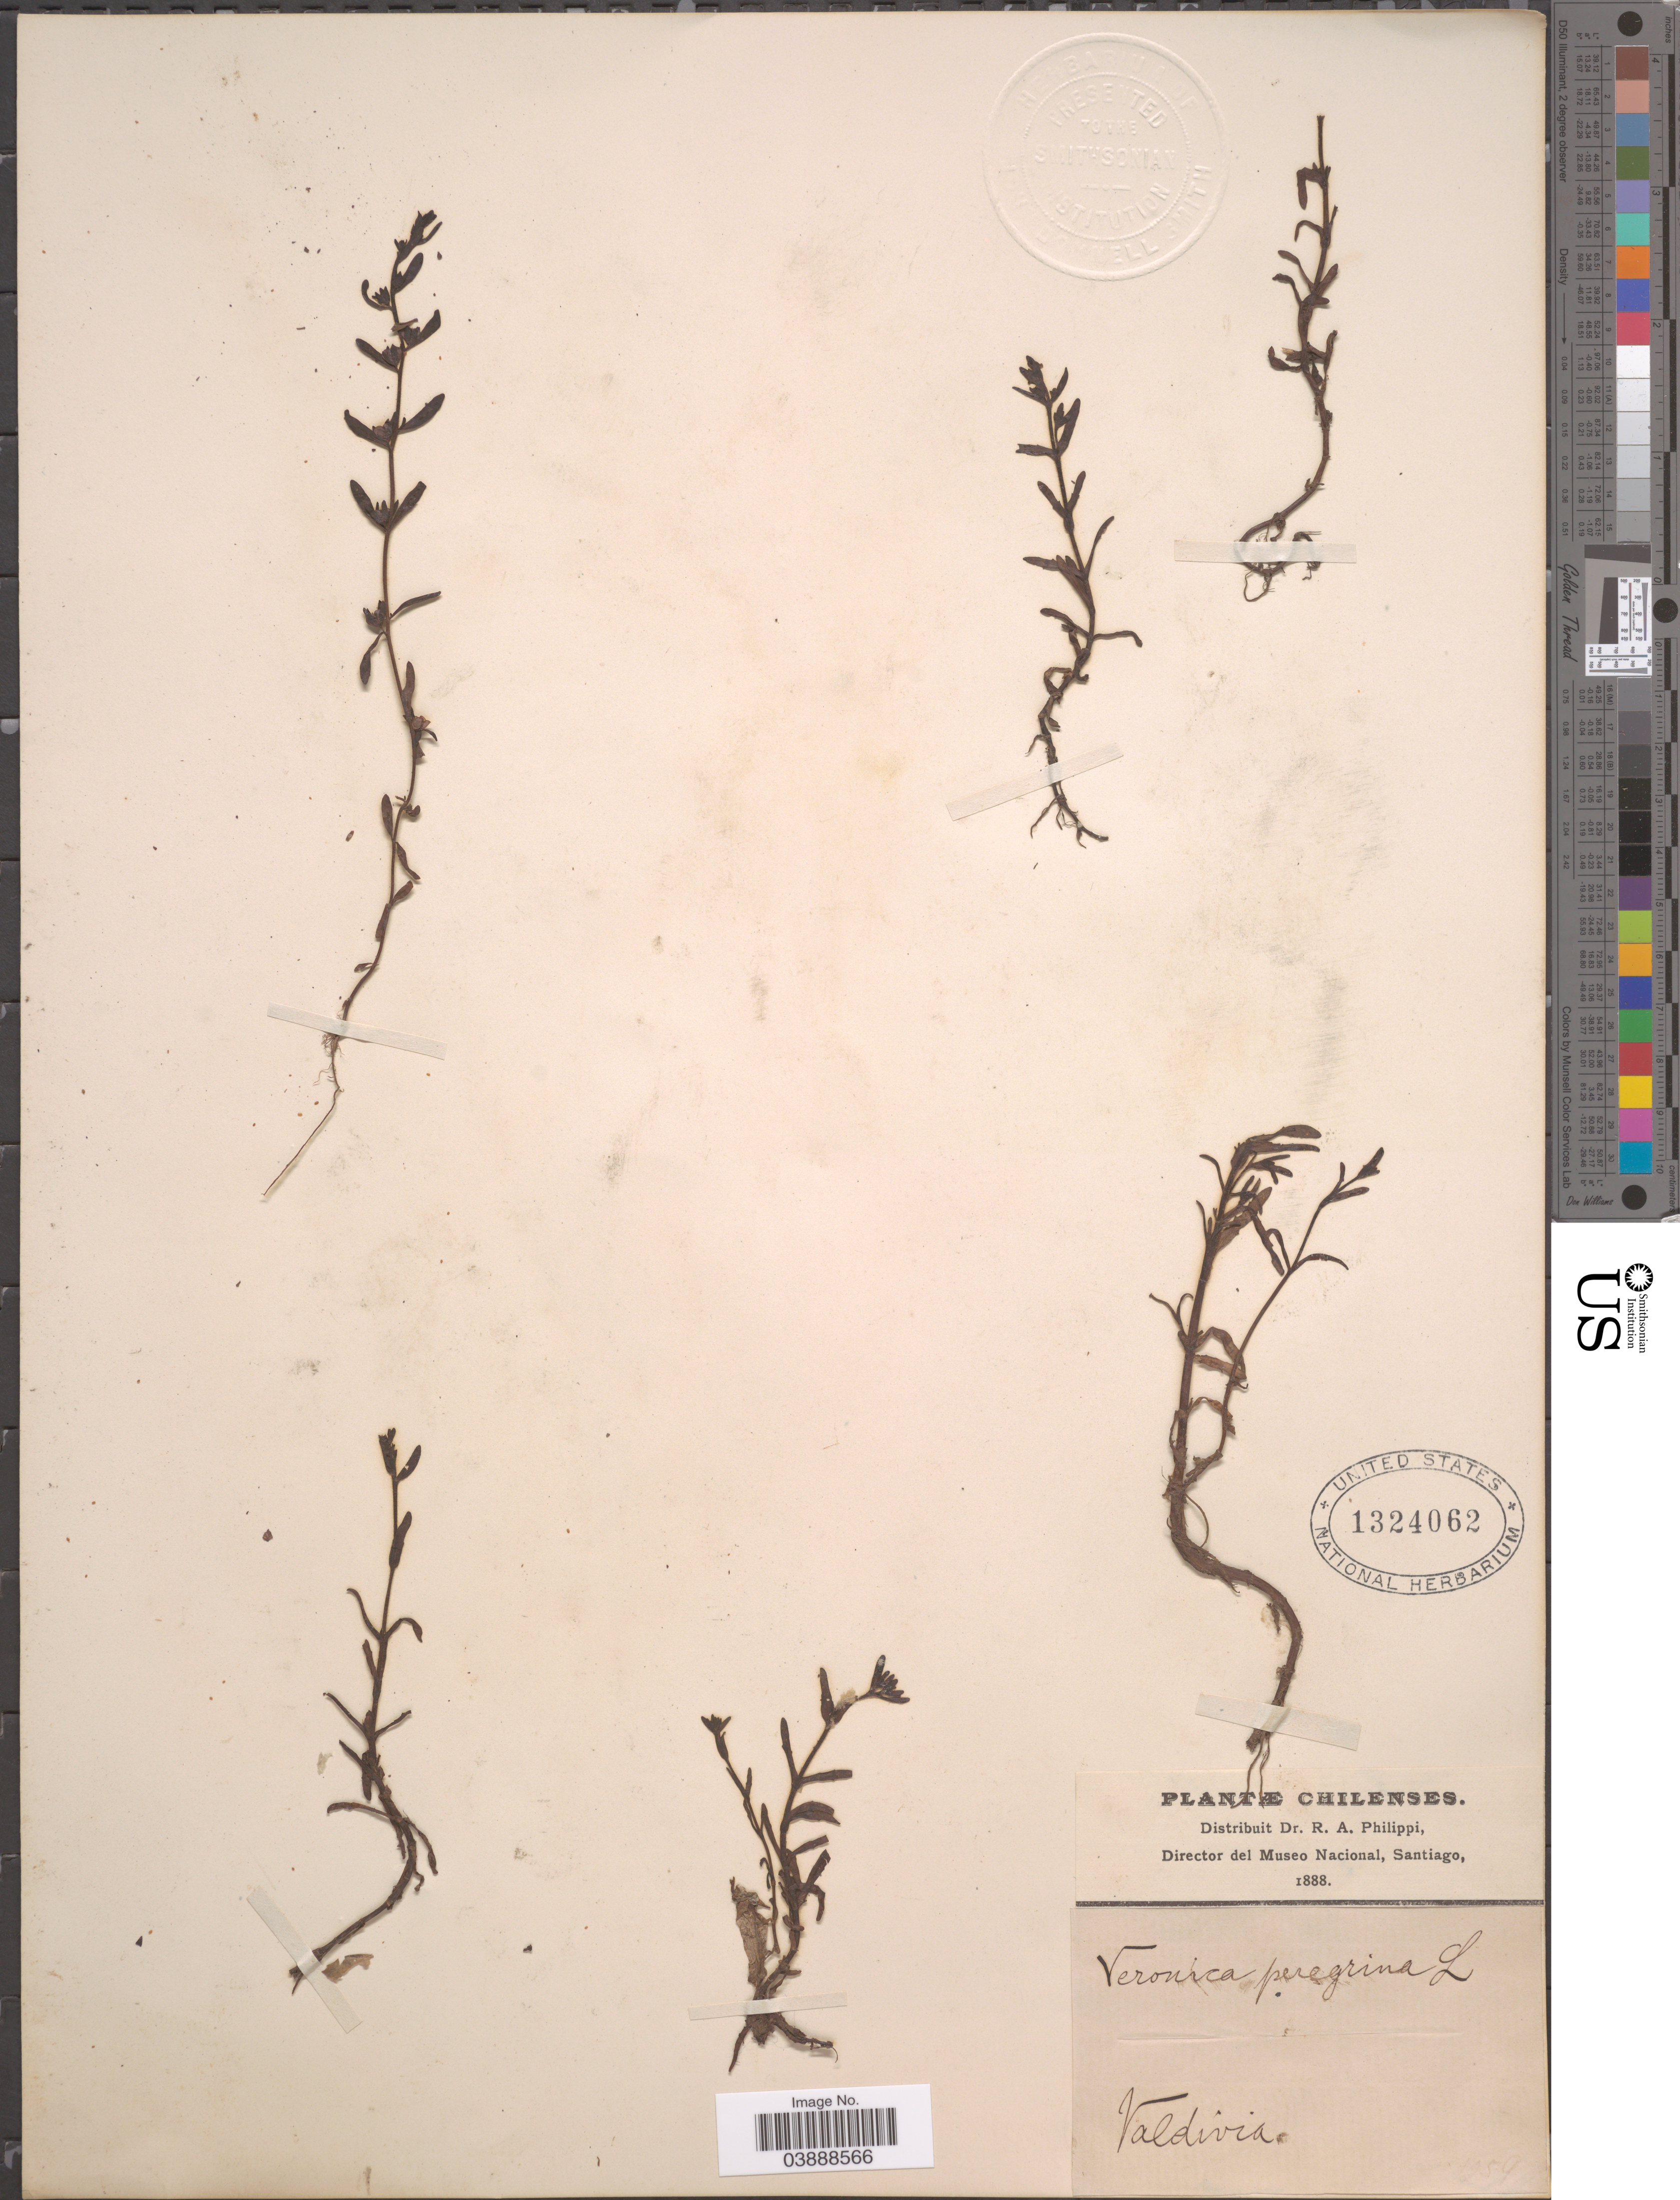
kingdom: Plantae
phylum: Tracheophyta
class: Magnoliopsida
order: Lamiales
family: Plantaginaceae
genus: Veronica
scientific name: Veronica peregrina var. xalapensis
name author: Kunth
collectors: ex. herb. R.A. Philippi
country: Chile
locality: Valdivia.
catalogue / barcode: US 1324062